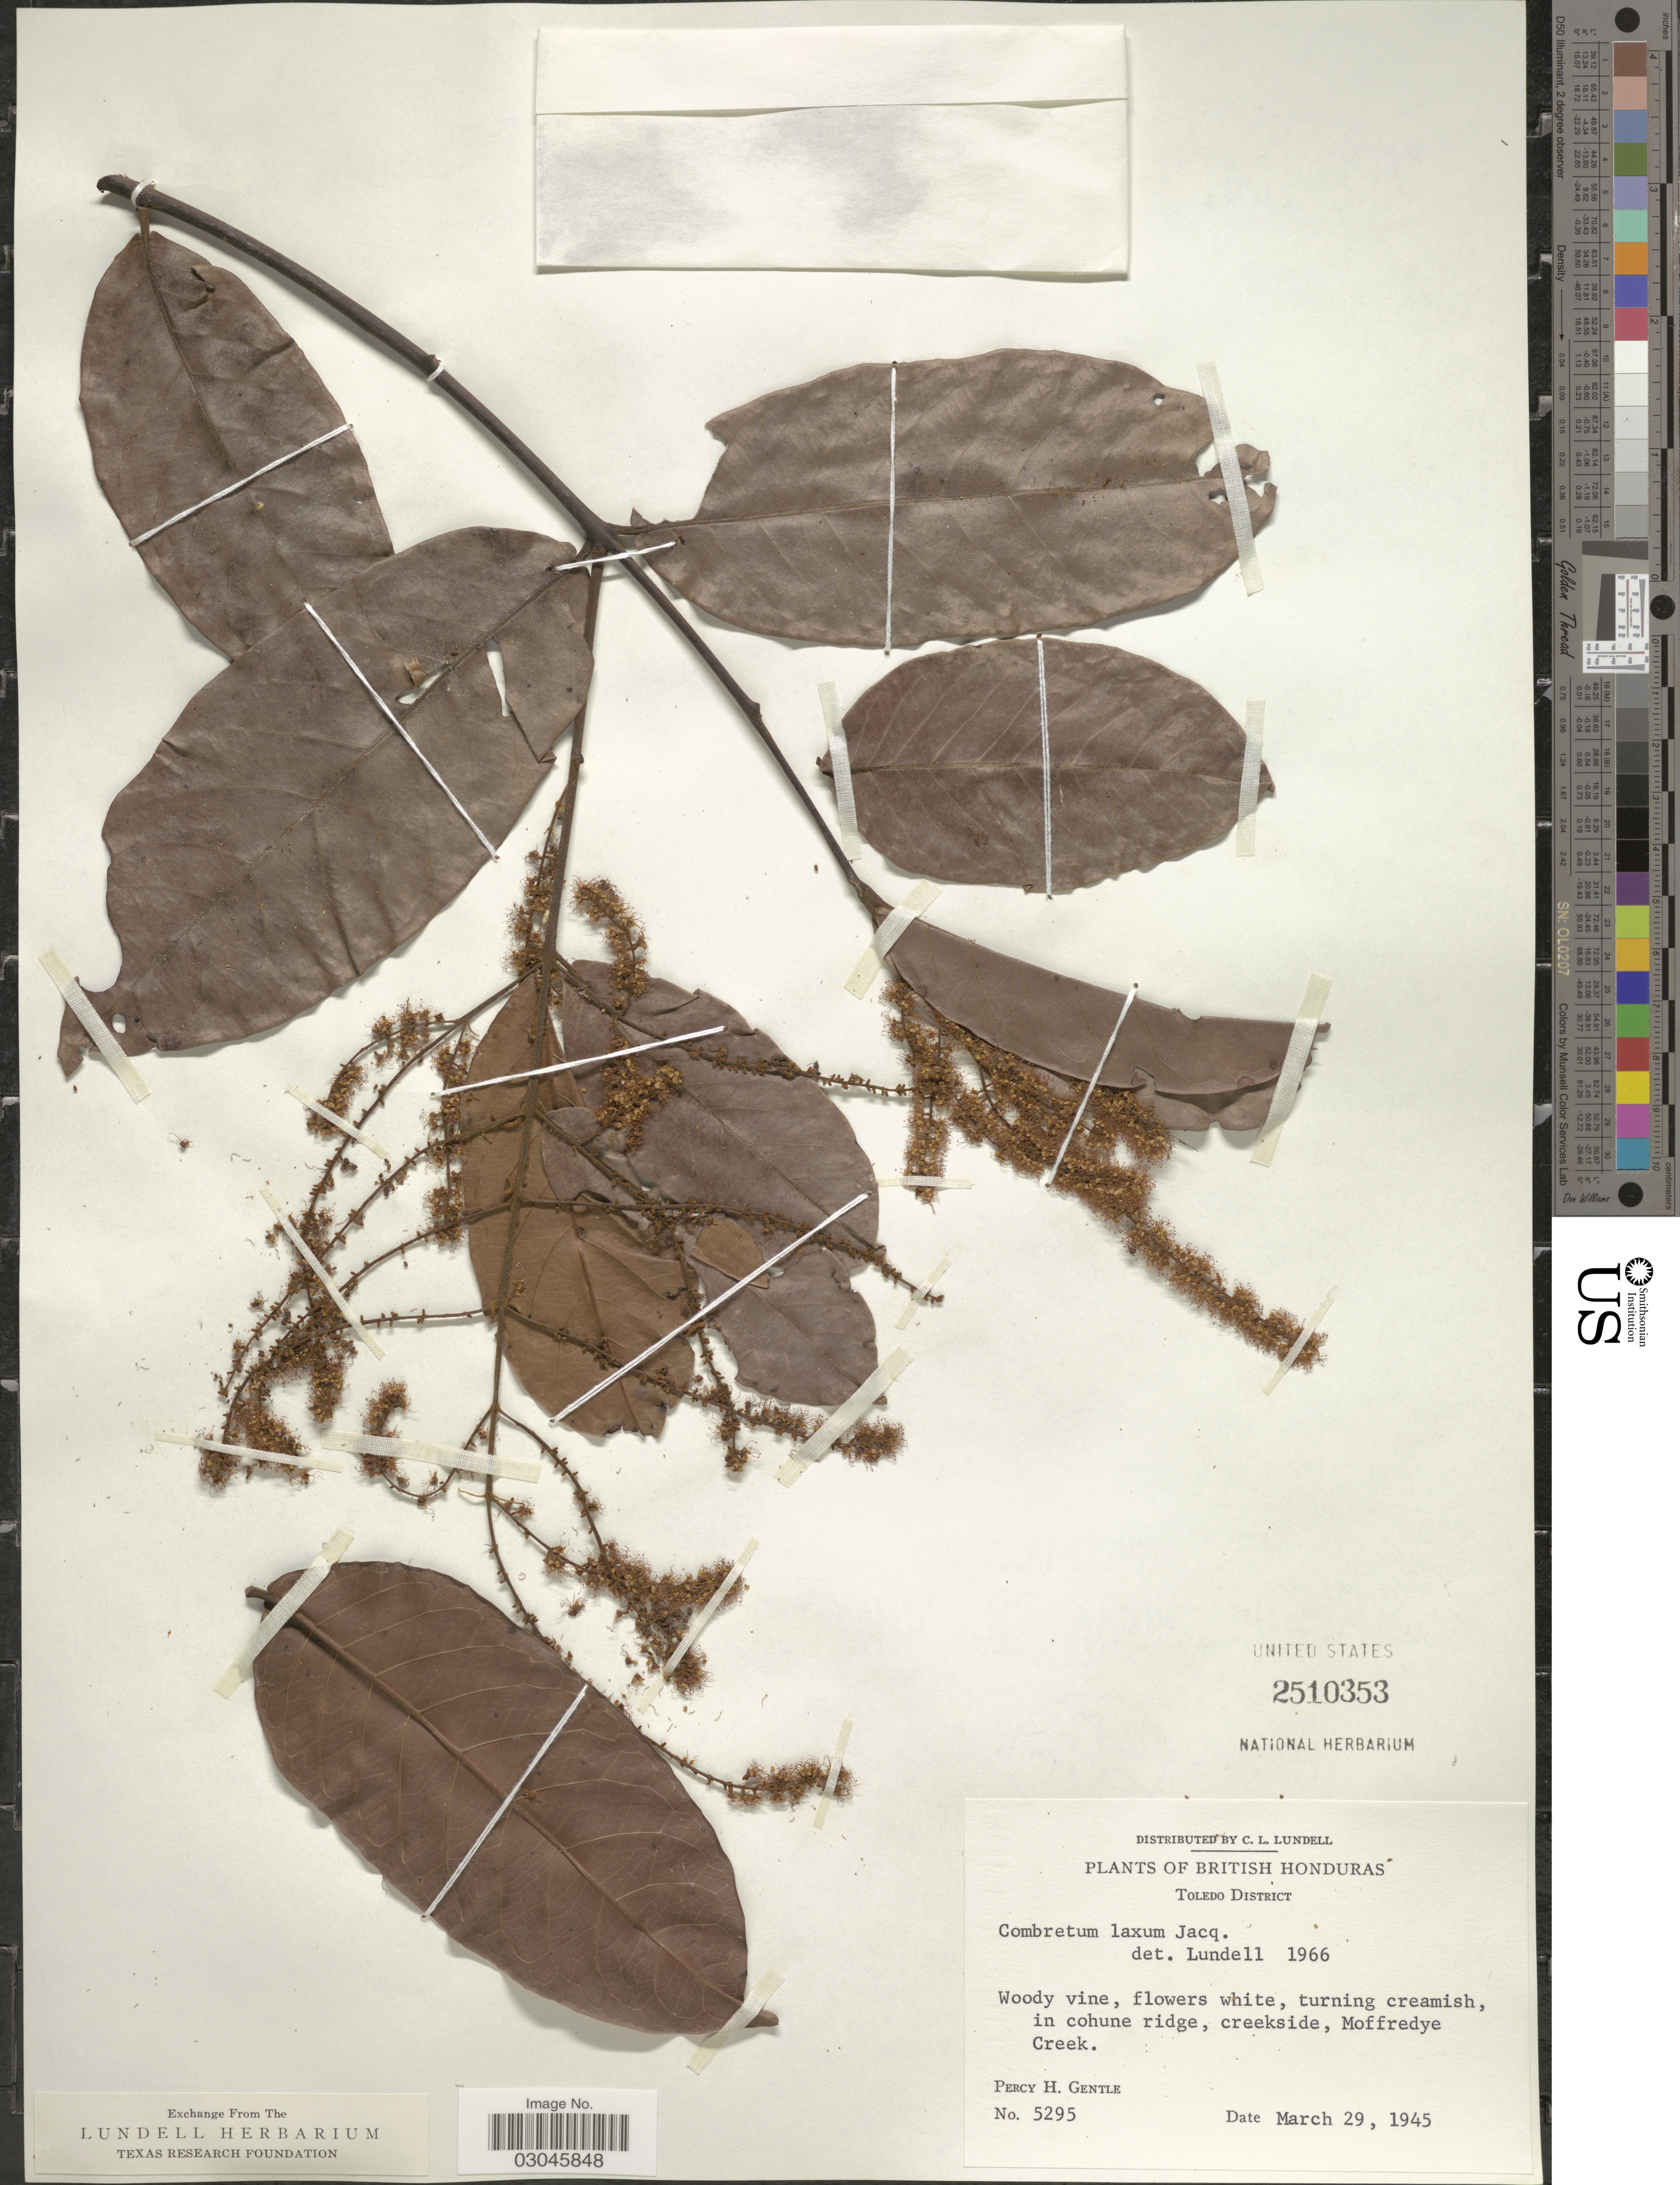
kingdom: Plantae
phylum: Tracheophyta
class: Magnoliopsida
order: Myrtales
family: Combretaceae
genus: Combretum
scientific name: Combretum laxum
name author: Jacq.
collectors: P. H. Gentle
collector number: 5295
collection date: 1945-03-29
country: Belize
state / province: Toledo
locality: British Honduras. Toledo District. Moffredye Creek.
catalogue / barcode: US 2510353